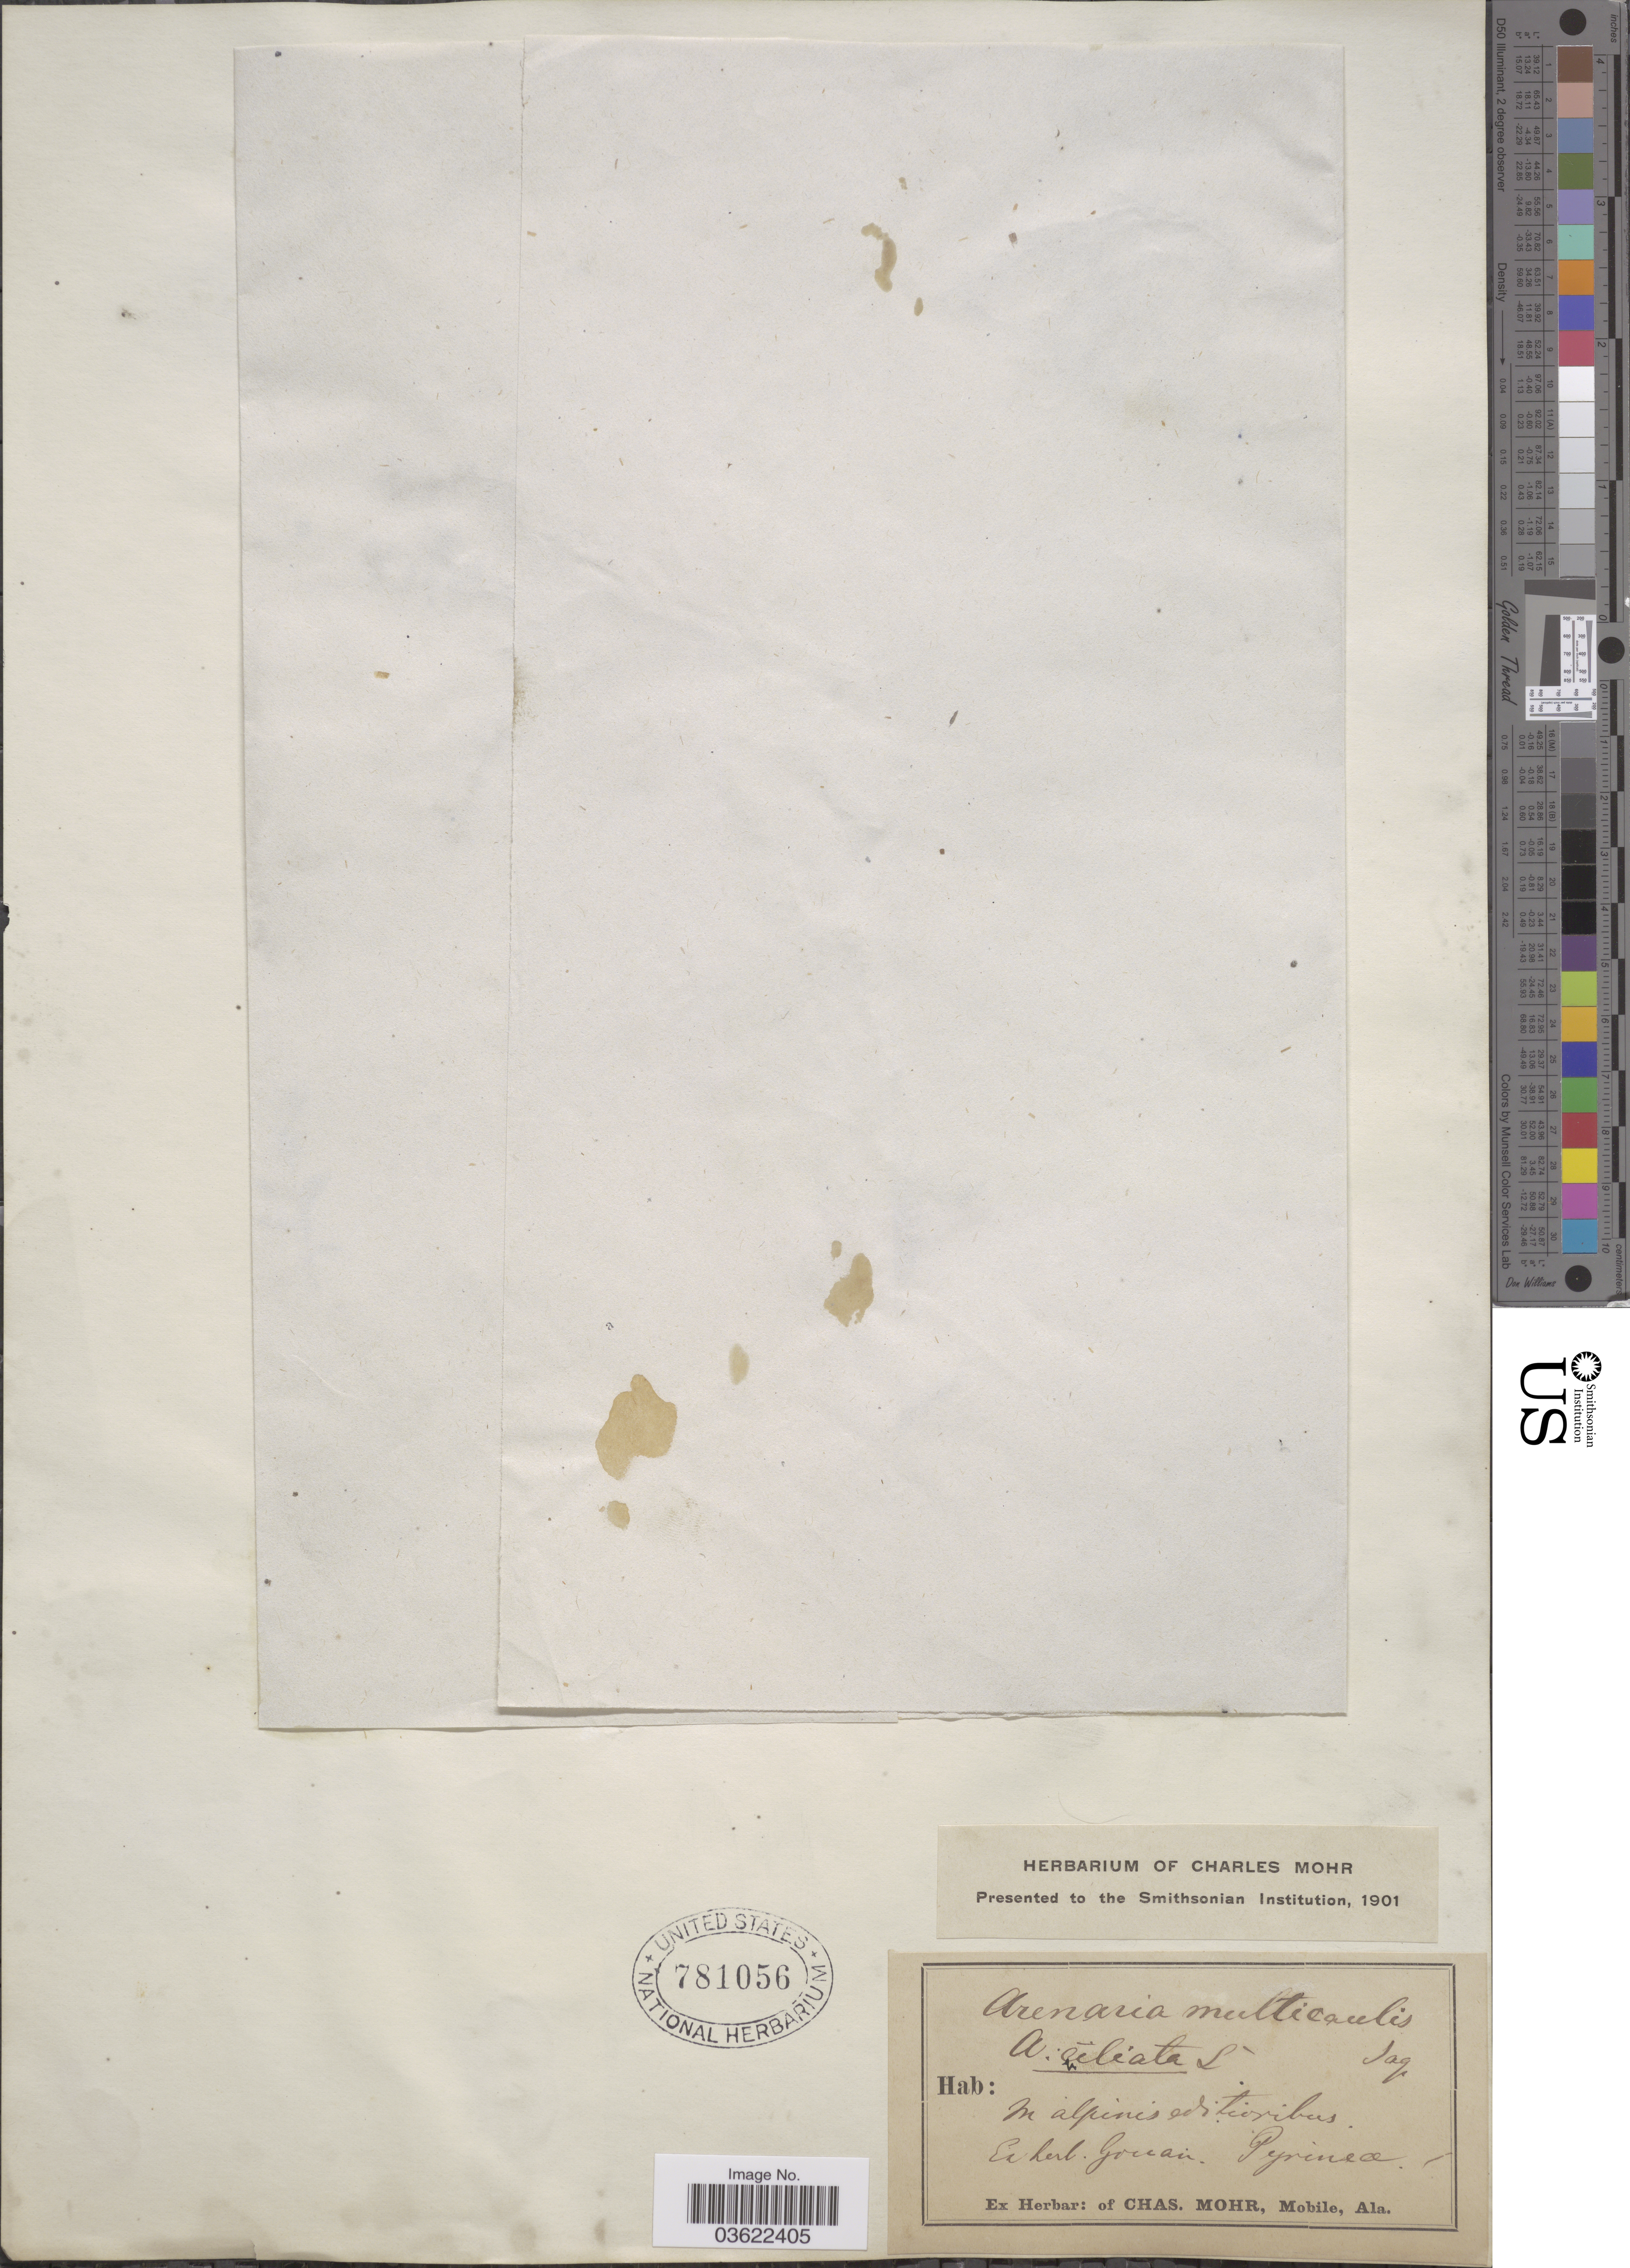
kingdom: Plantae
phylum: Tracheophyta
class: Magnoliopsida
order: Caryophyllales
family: Caryophyllaceae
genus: Arenaria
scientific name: Arenaria multicaulis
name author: L.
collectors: ex herb. Gouan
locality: In alpinis adi [interpreted] tioribus. Pyrineæ.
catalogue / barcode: US 781056